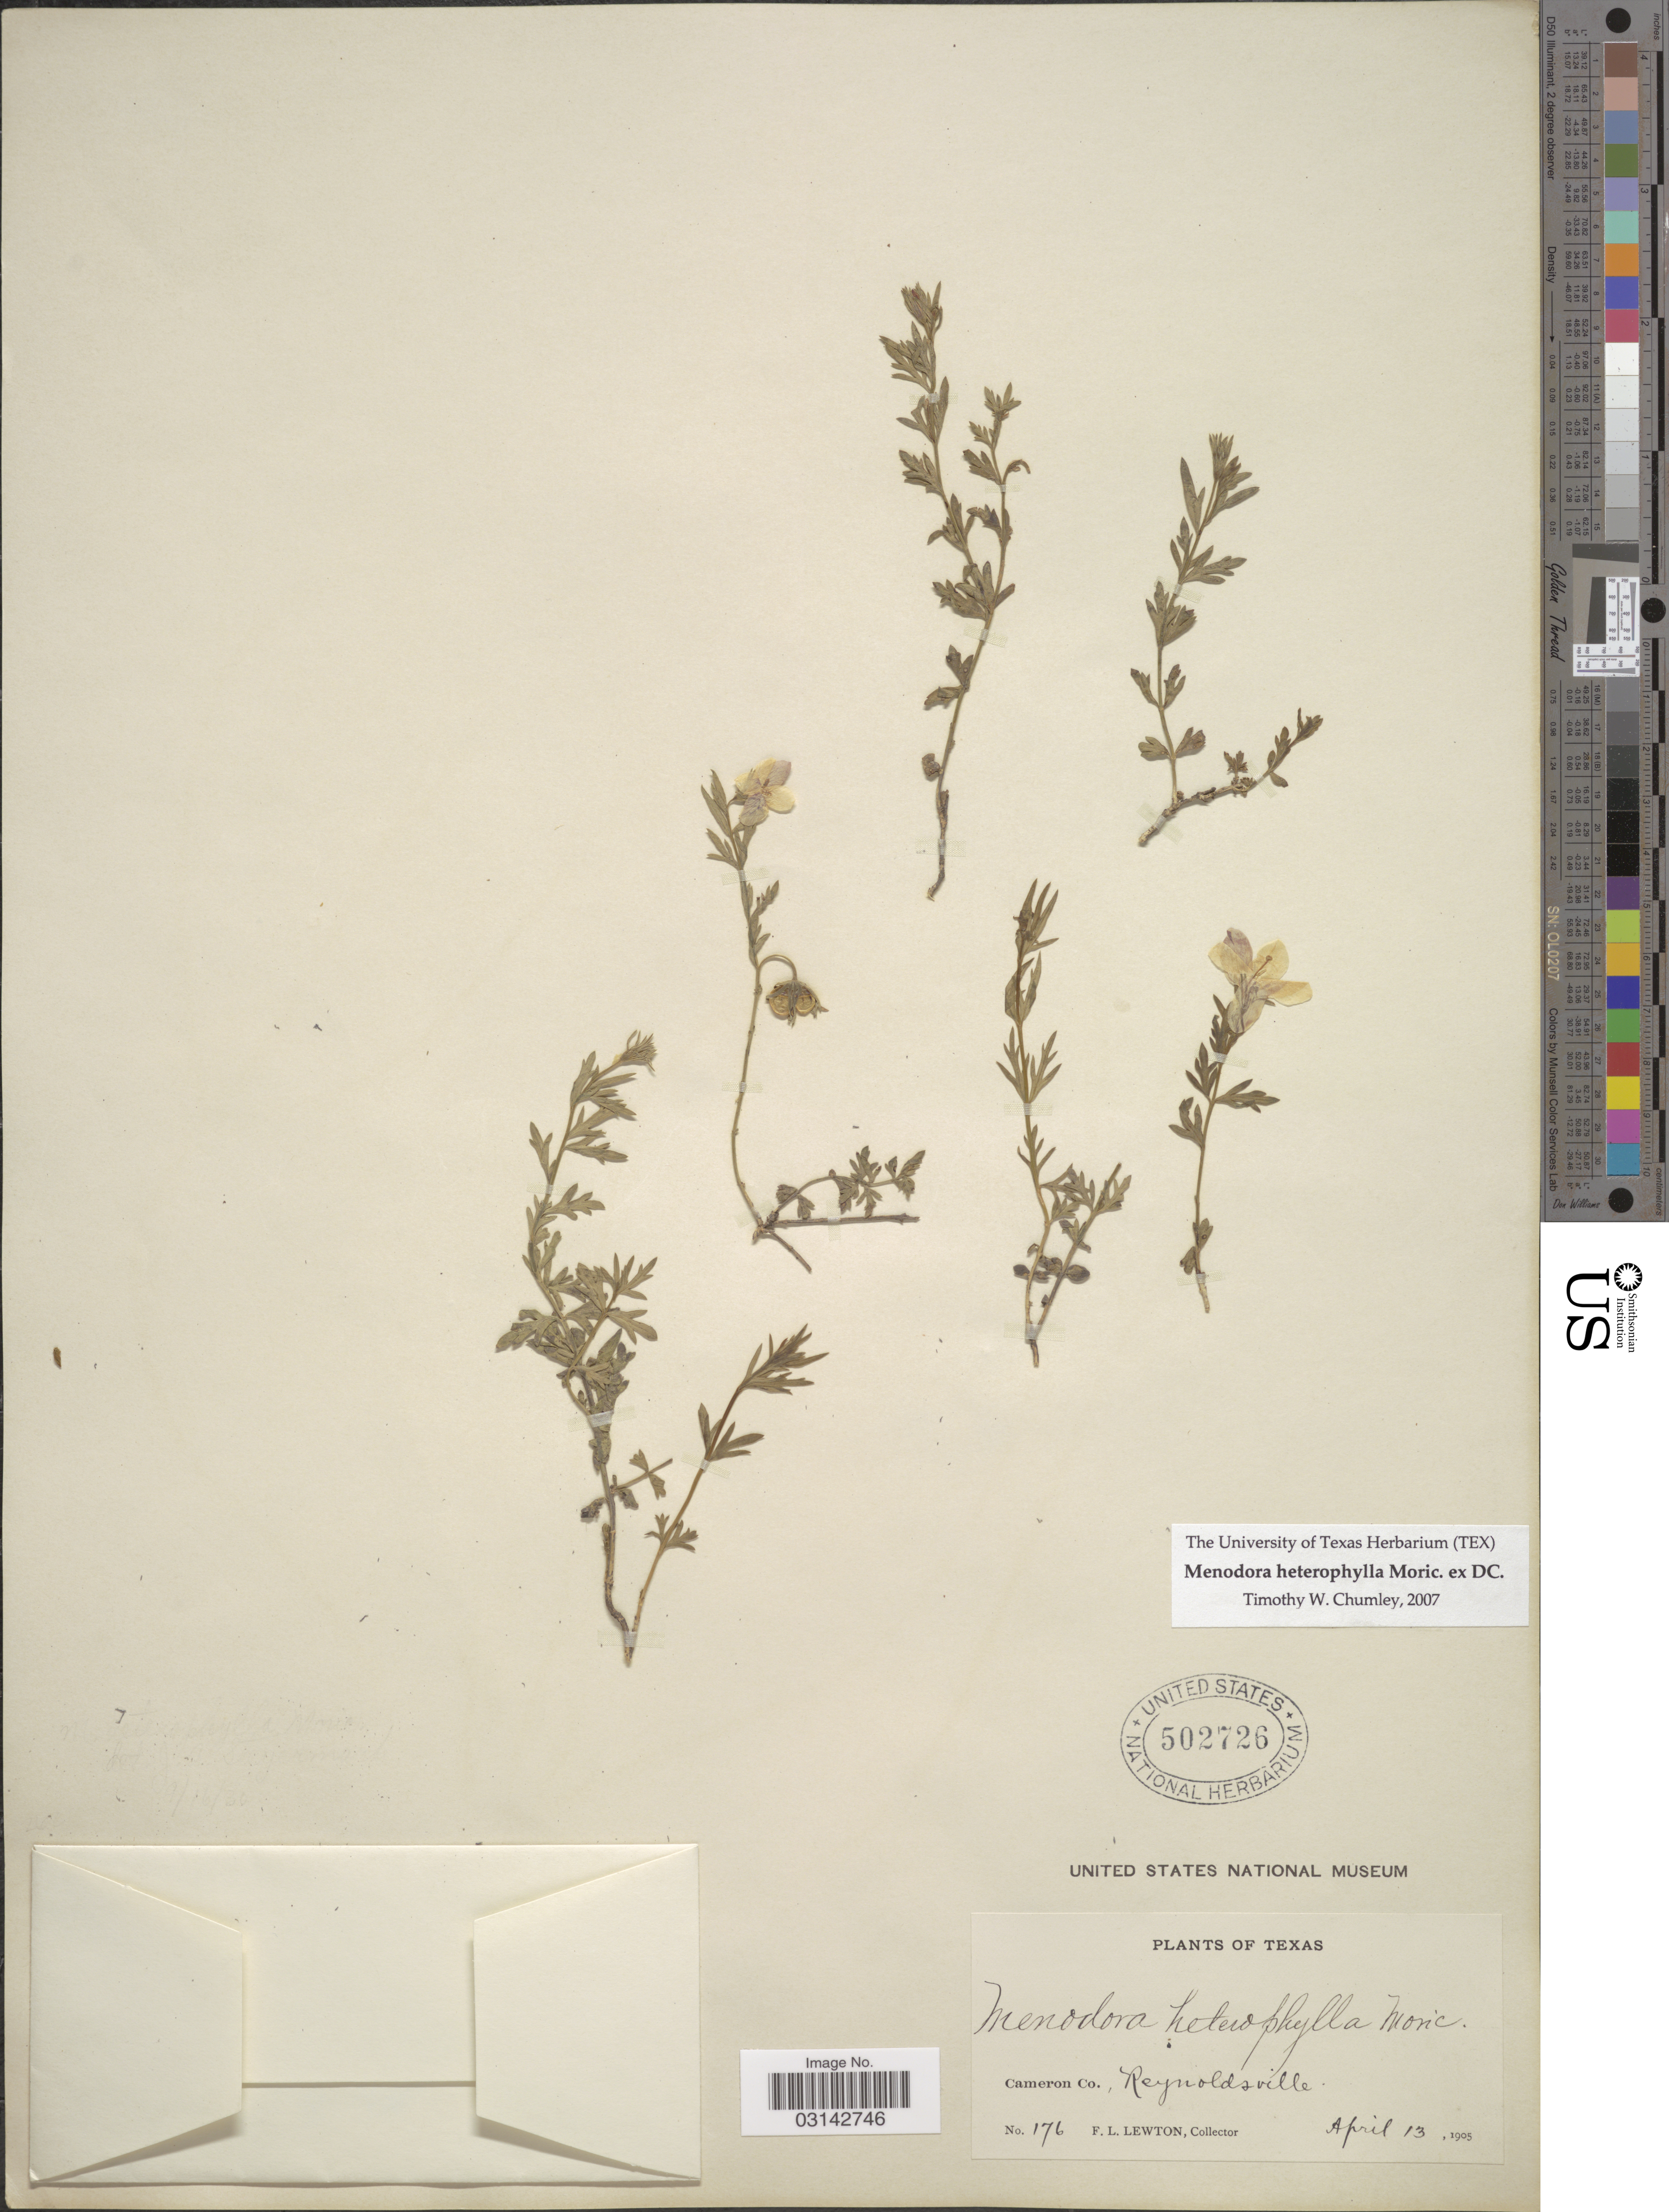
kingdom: Plantae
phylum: Tracheophyta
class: Magnoliopsida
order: Lamiales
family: Oleaceae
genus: Menodora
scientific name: Menodora heterophylla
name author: Moric. ex A. DC.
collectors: F. L. Lewton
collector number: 176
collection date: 1905-04-13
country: United States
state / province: Texas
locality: Cameron Co., Reynoldsville.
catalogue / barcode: US 502726